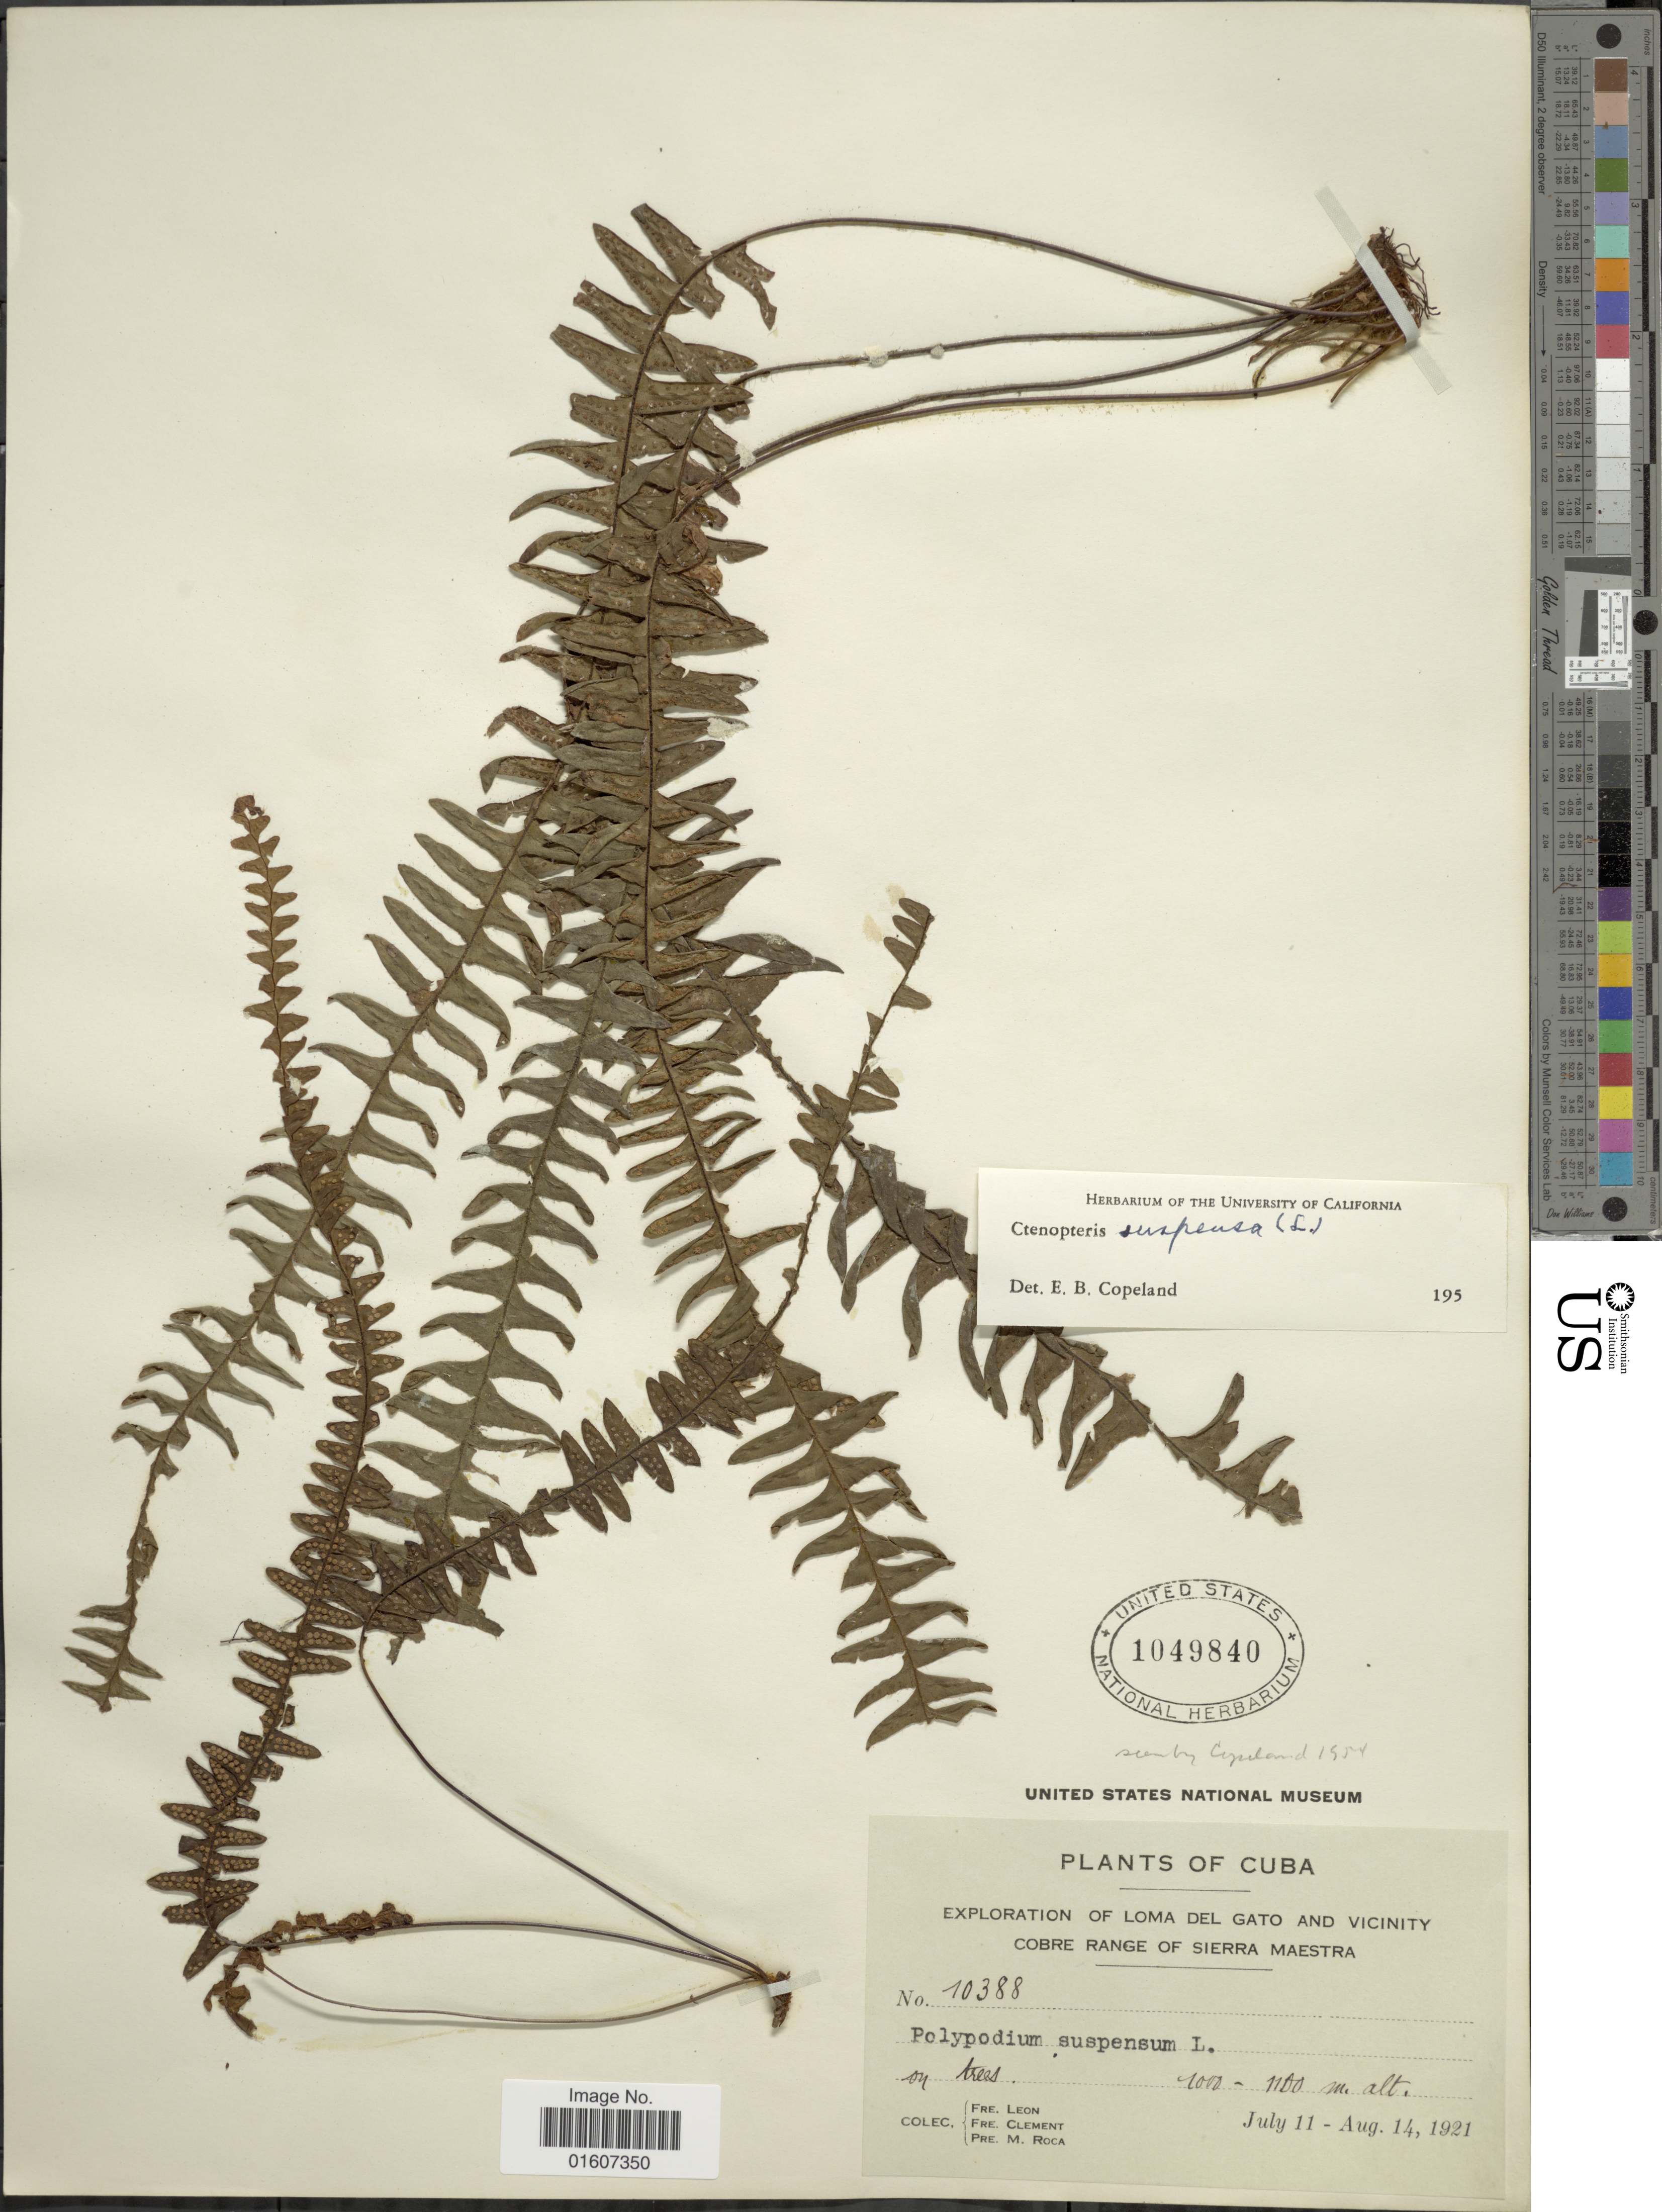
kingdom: Plantae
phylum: Tracheophyta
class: Polypodiopsida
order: Polypodiales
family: Polypodiaceae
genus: Terpsichore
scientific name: Terpsichore asplenifolia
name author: (L.) A.R. Sm.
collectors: Bro. León, B. Clement & M. Roca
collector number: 10388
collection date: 1921-07-11/1921-08-14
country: Cuba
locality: Loma del Gato and vicinity, Cobre Range of Sierra Maestra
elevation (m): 1000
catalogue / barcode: US 1049840